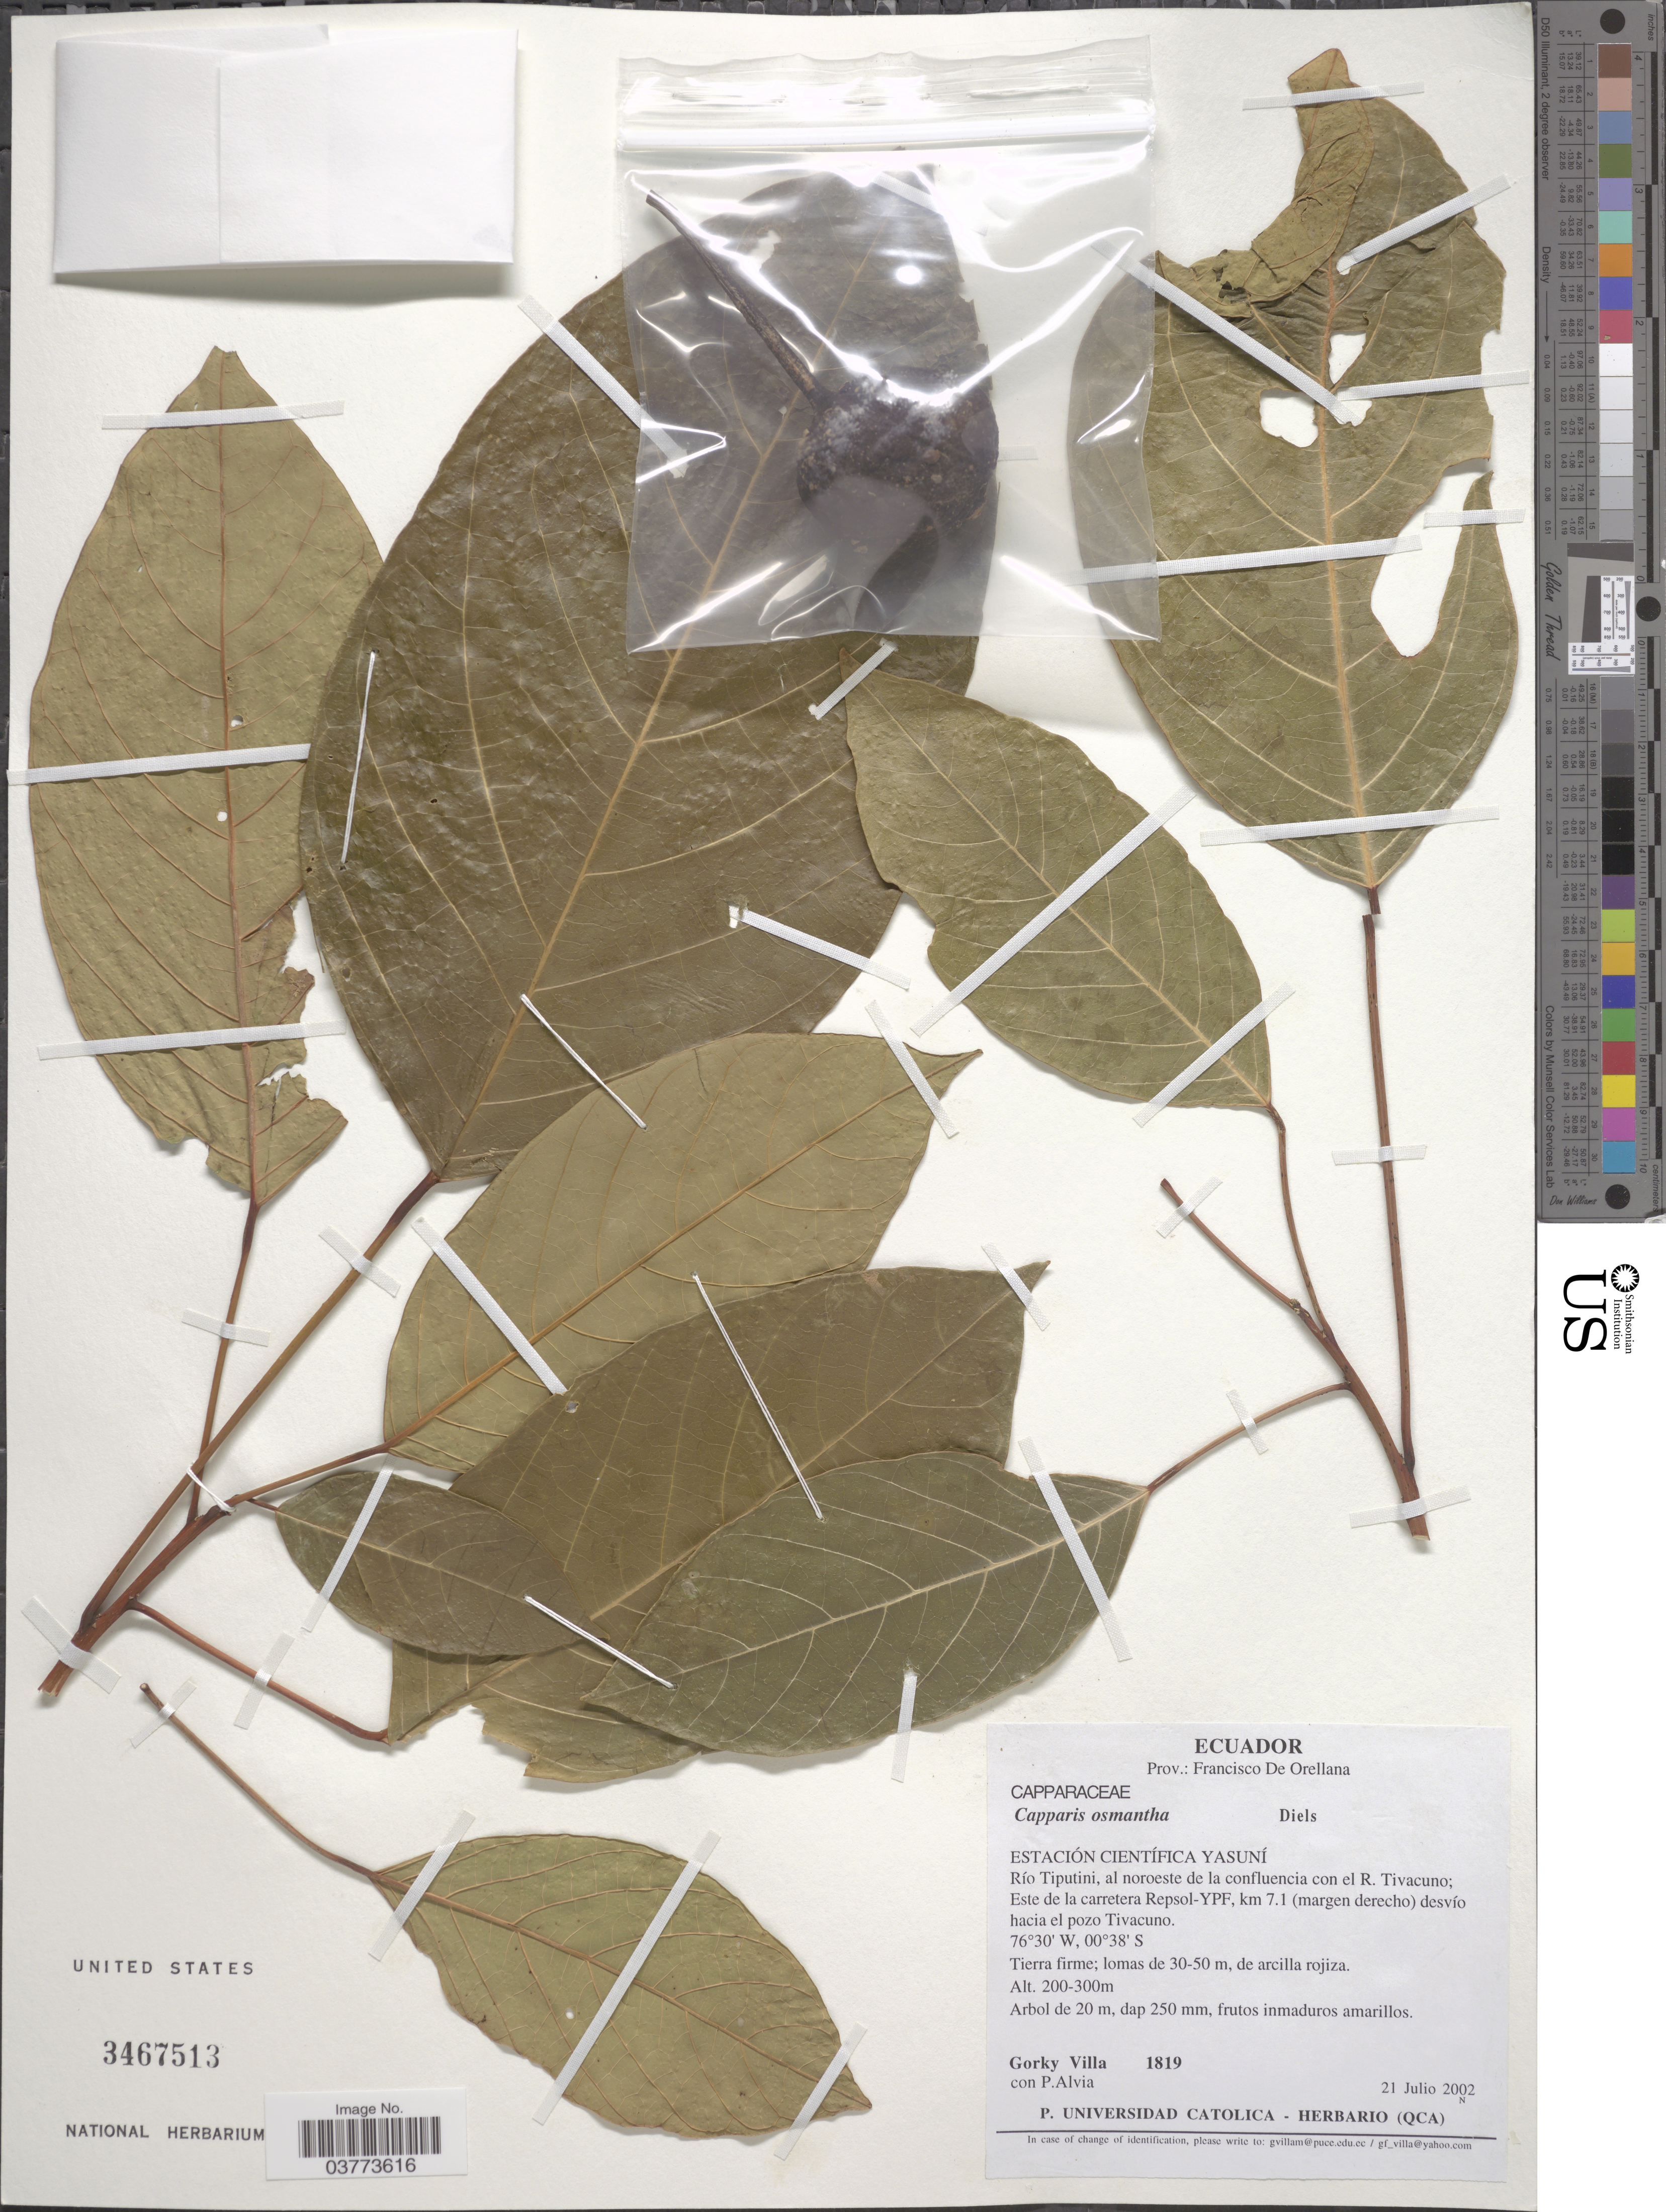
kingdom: Plantae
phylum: Tracheophyta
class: Magnoliopsida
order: Brassicales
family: Capparaceae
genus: Capparidastrum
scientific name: Capparidastrum osmanthum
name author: (Diels) Cornejo & Iltis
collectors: G. Villa & P. Alvia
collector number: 1819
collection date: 2002-07-21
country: Ecuador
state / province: Orellana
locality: Francisco de Orellana. Estación Científica Yasuní. Río Tiputini, al noroeste de la confluencia con el R. Tivacuno; Este de la carretera Repsol-YPF, km 7.1 (margen derecho) desvío hacia el pozo Tivacuno.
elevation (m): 200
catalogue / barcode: US 3467513